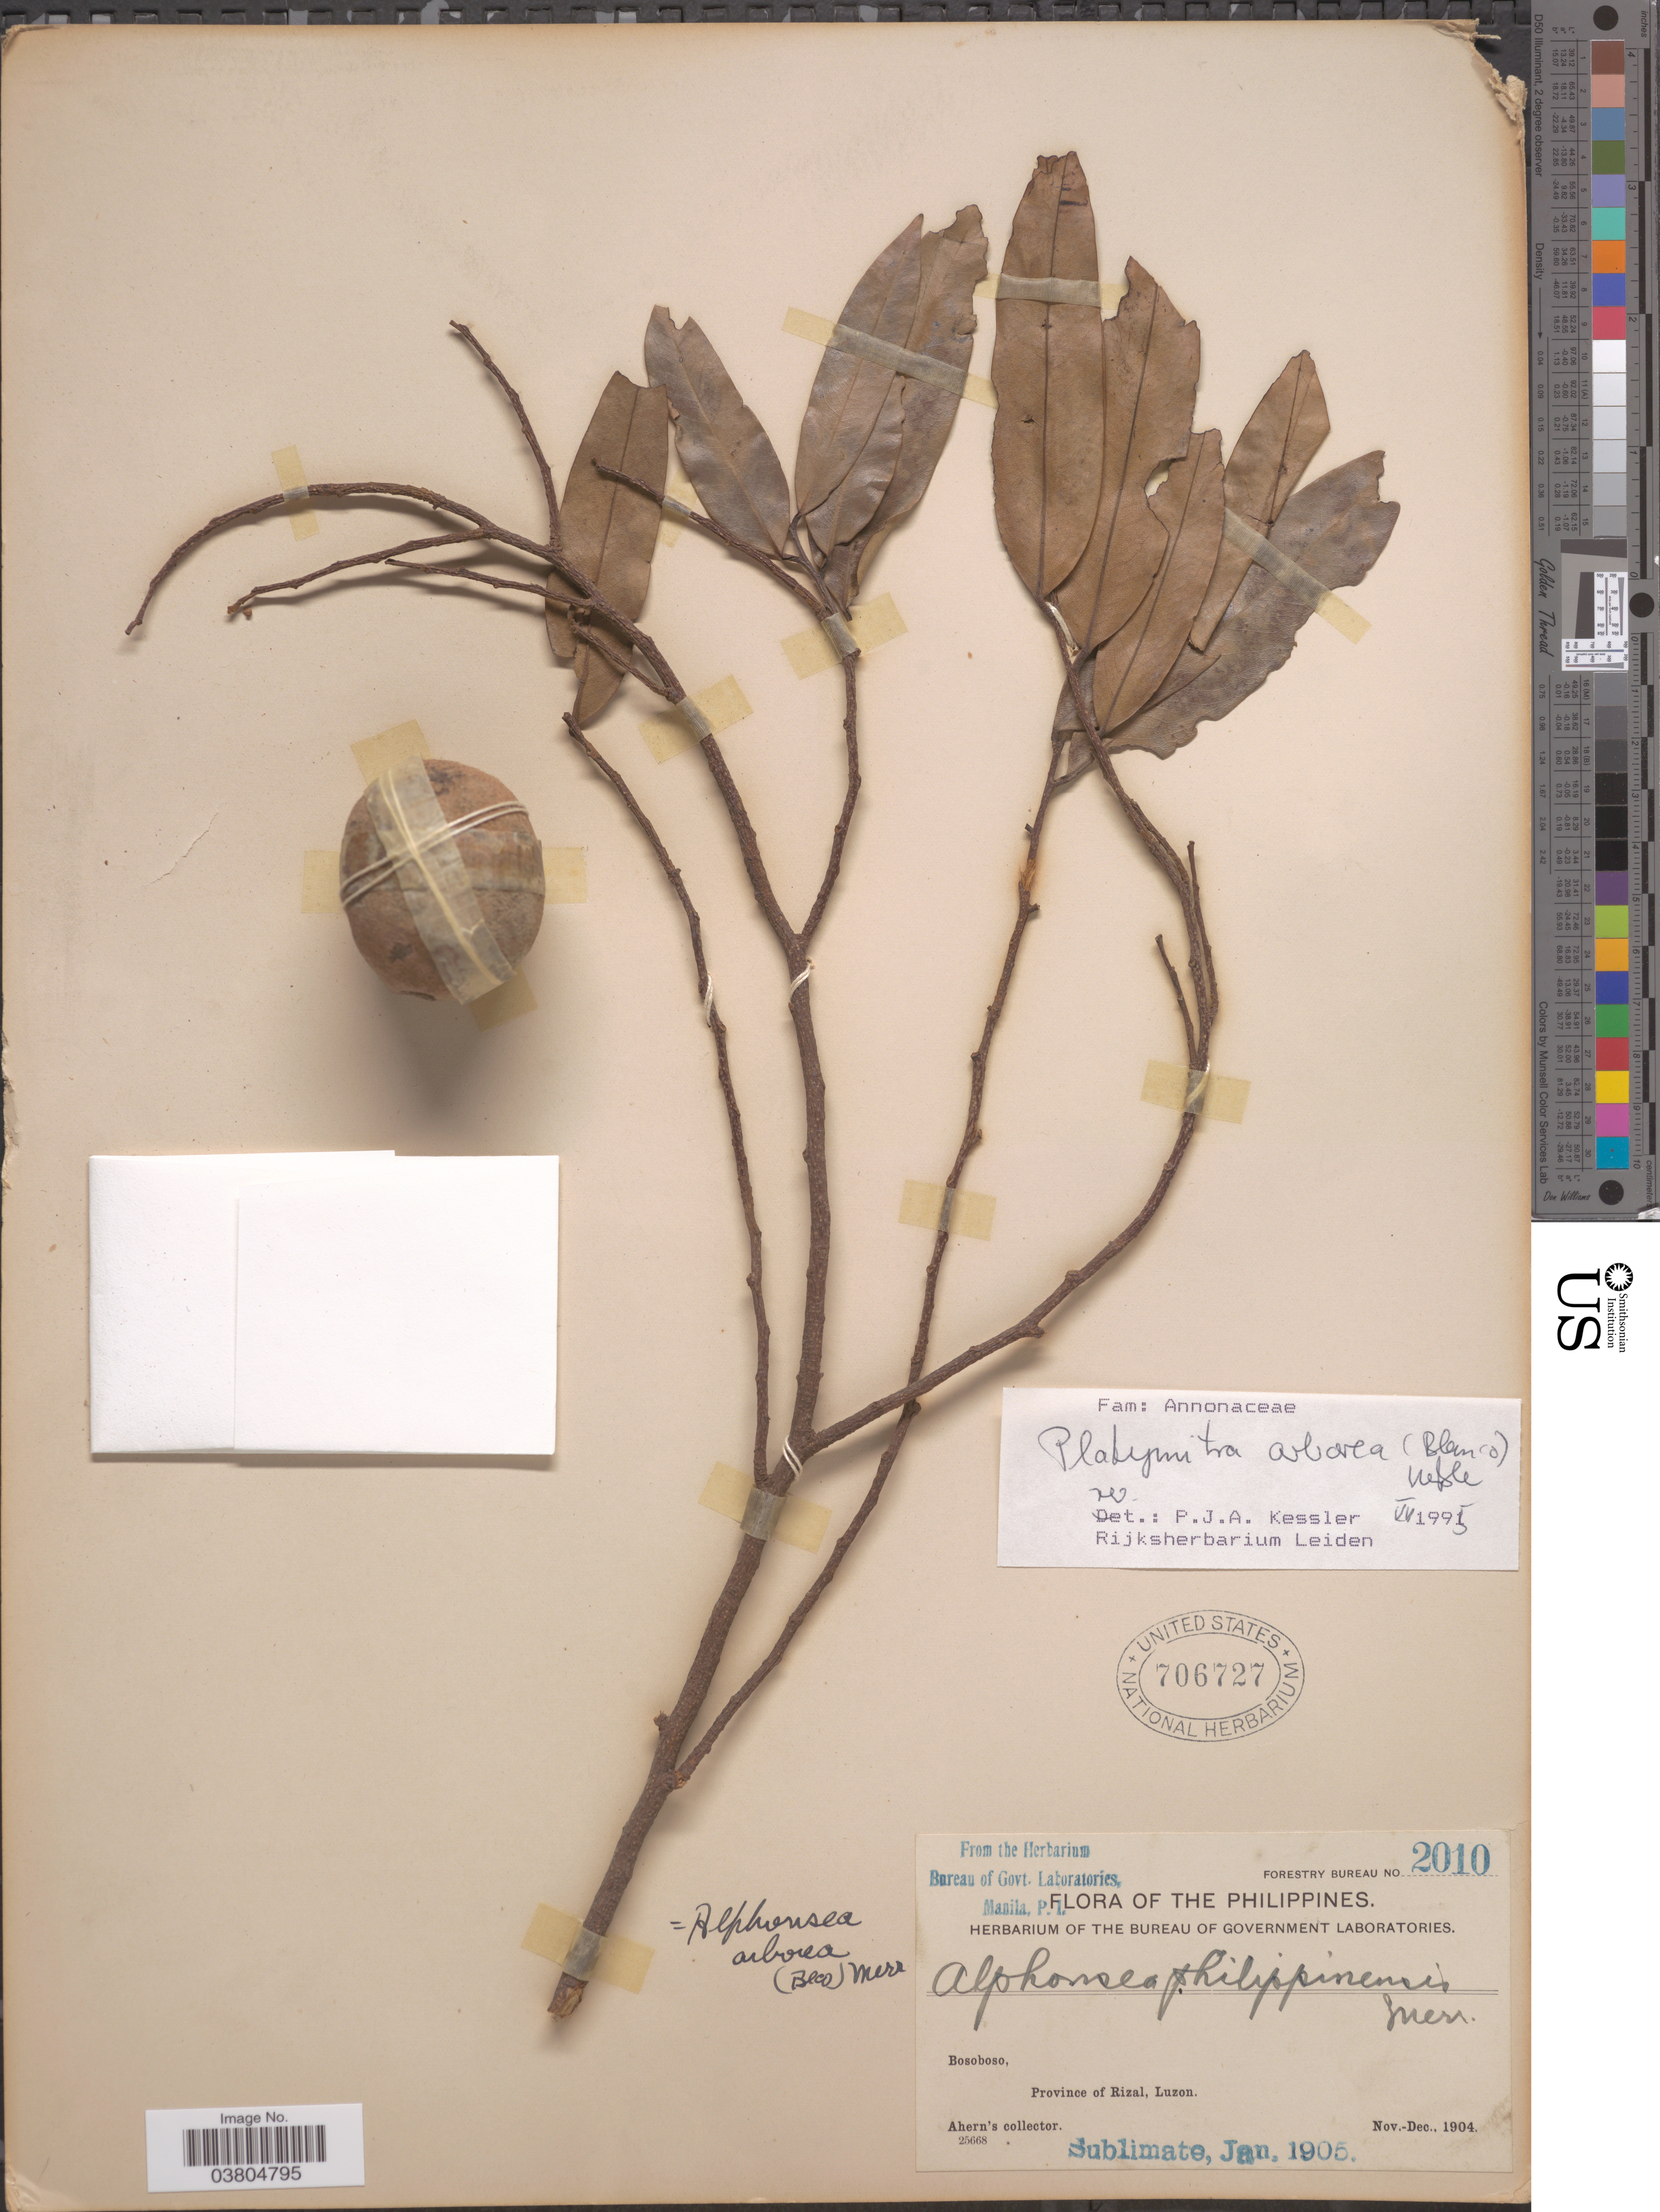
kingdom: Plantae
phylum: Tracheophyta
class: Magnoliopsida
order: Magnoliales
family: Annonaceae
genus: Platymitra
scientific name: Platymitra arborea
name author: (Blanco) Kessler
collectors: Ahern's collector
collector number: Forestry Bureau 2010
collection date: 1904-11/1904-12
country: Philippines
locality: Bosoboso, Province of Rizal, Luzon.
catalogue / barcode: US 706727